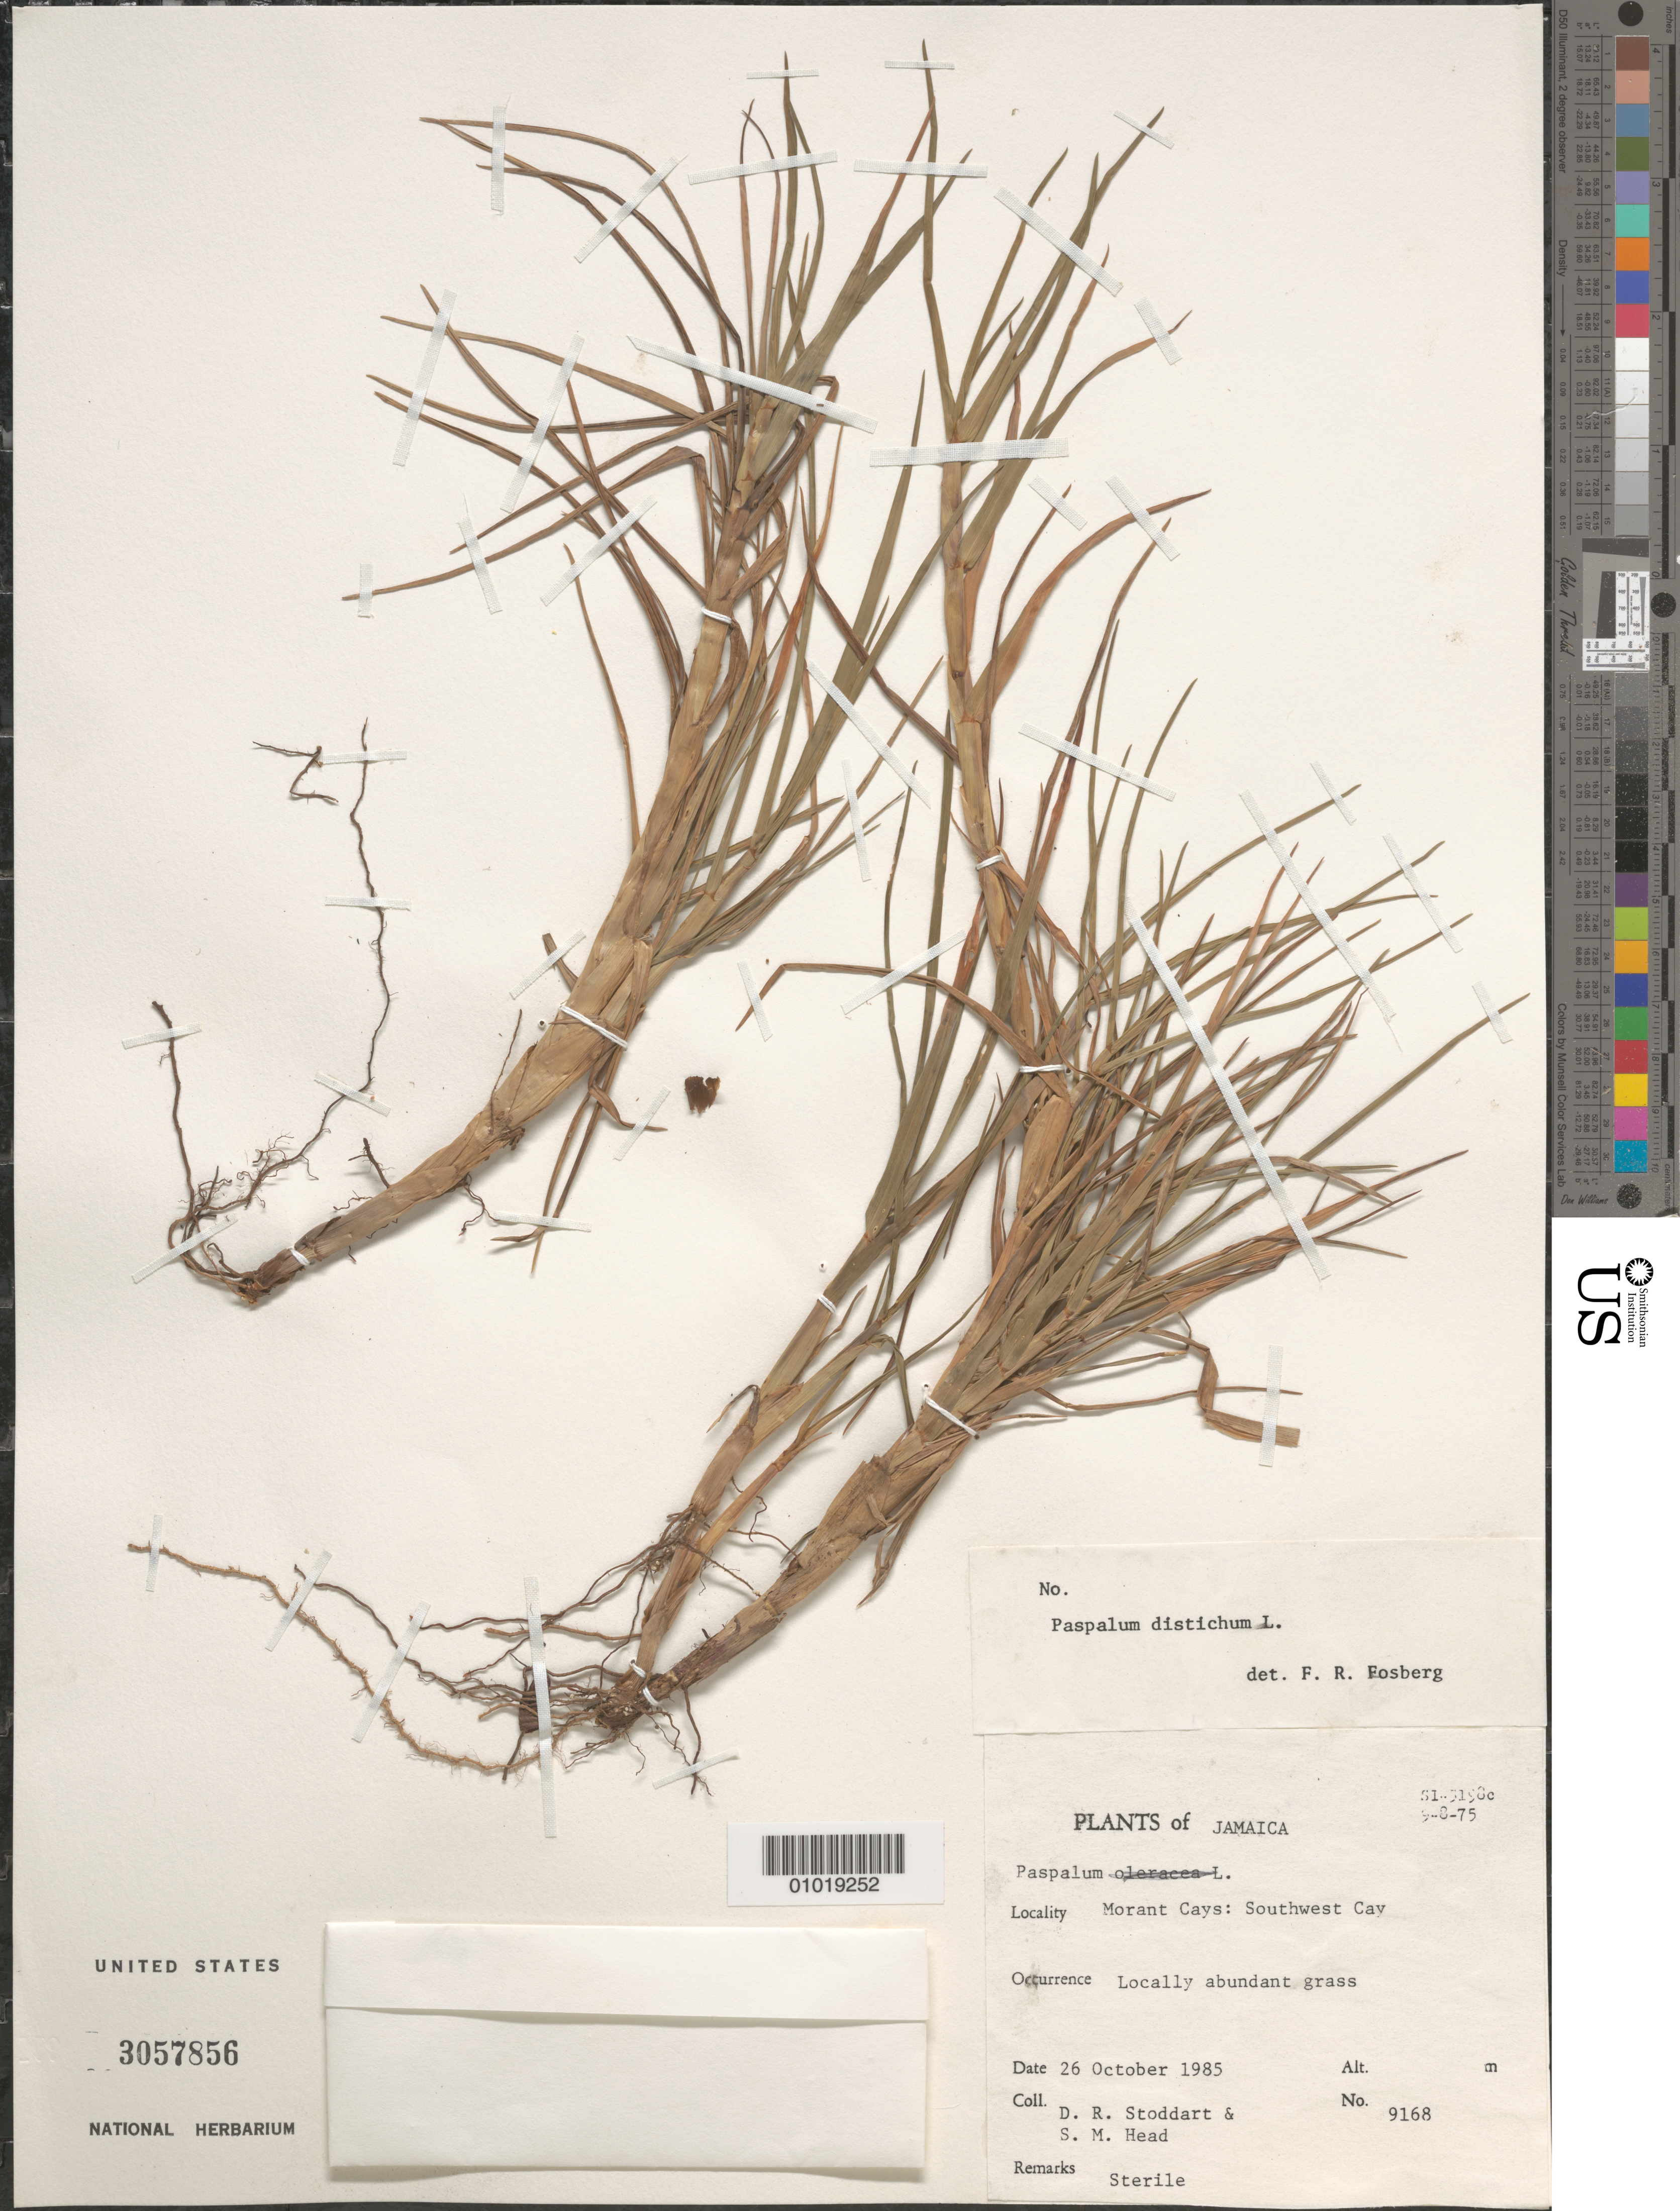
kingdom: Plantae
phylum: Tracheophyta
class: Liliopsida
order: Poales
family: Poaceae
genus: Paspalum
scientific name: Paspalum dissectum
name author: (L.) L.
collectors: D. R. Stoddart & S. Head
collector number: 9168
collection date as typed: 26 Oct 1985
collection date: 1985-10-26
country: Jamaica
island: Jamaica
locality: Morant Cays, Sw cay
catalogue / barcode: US 3057856